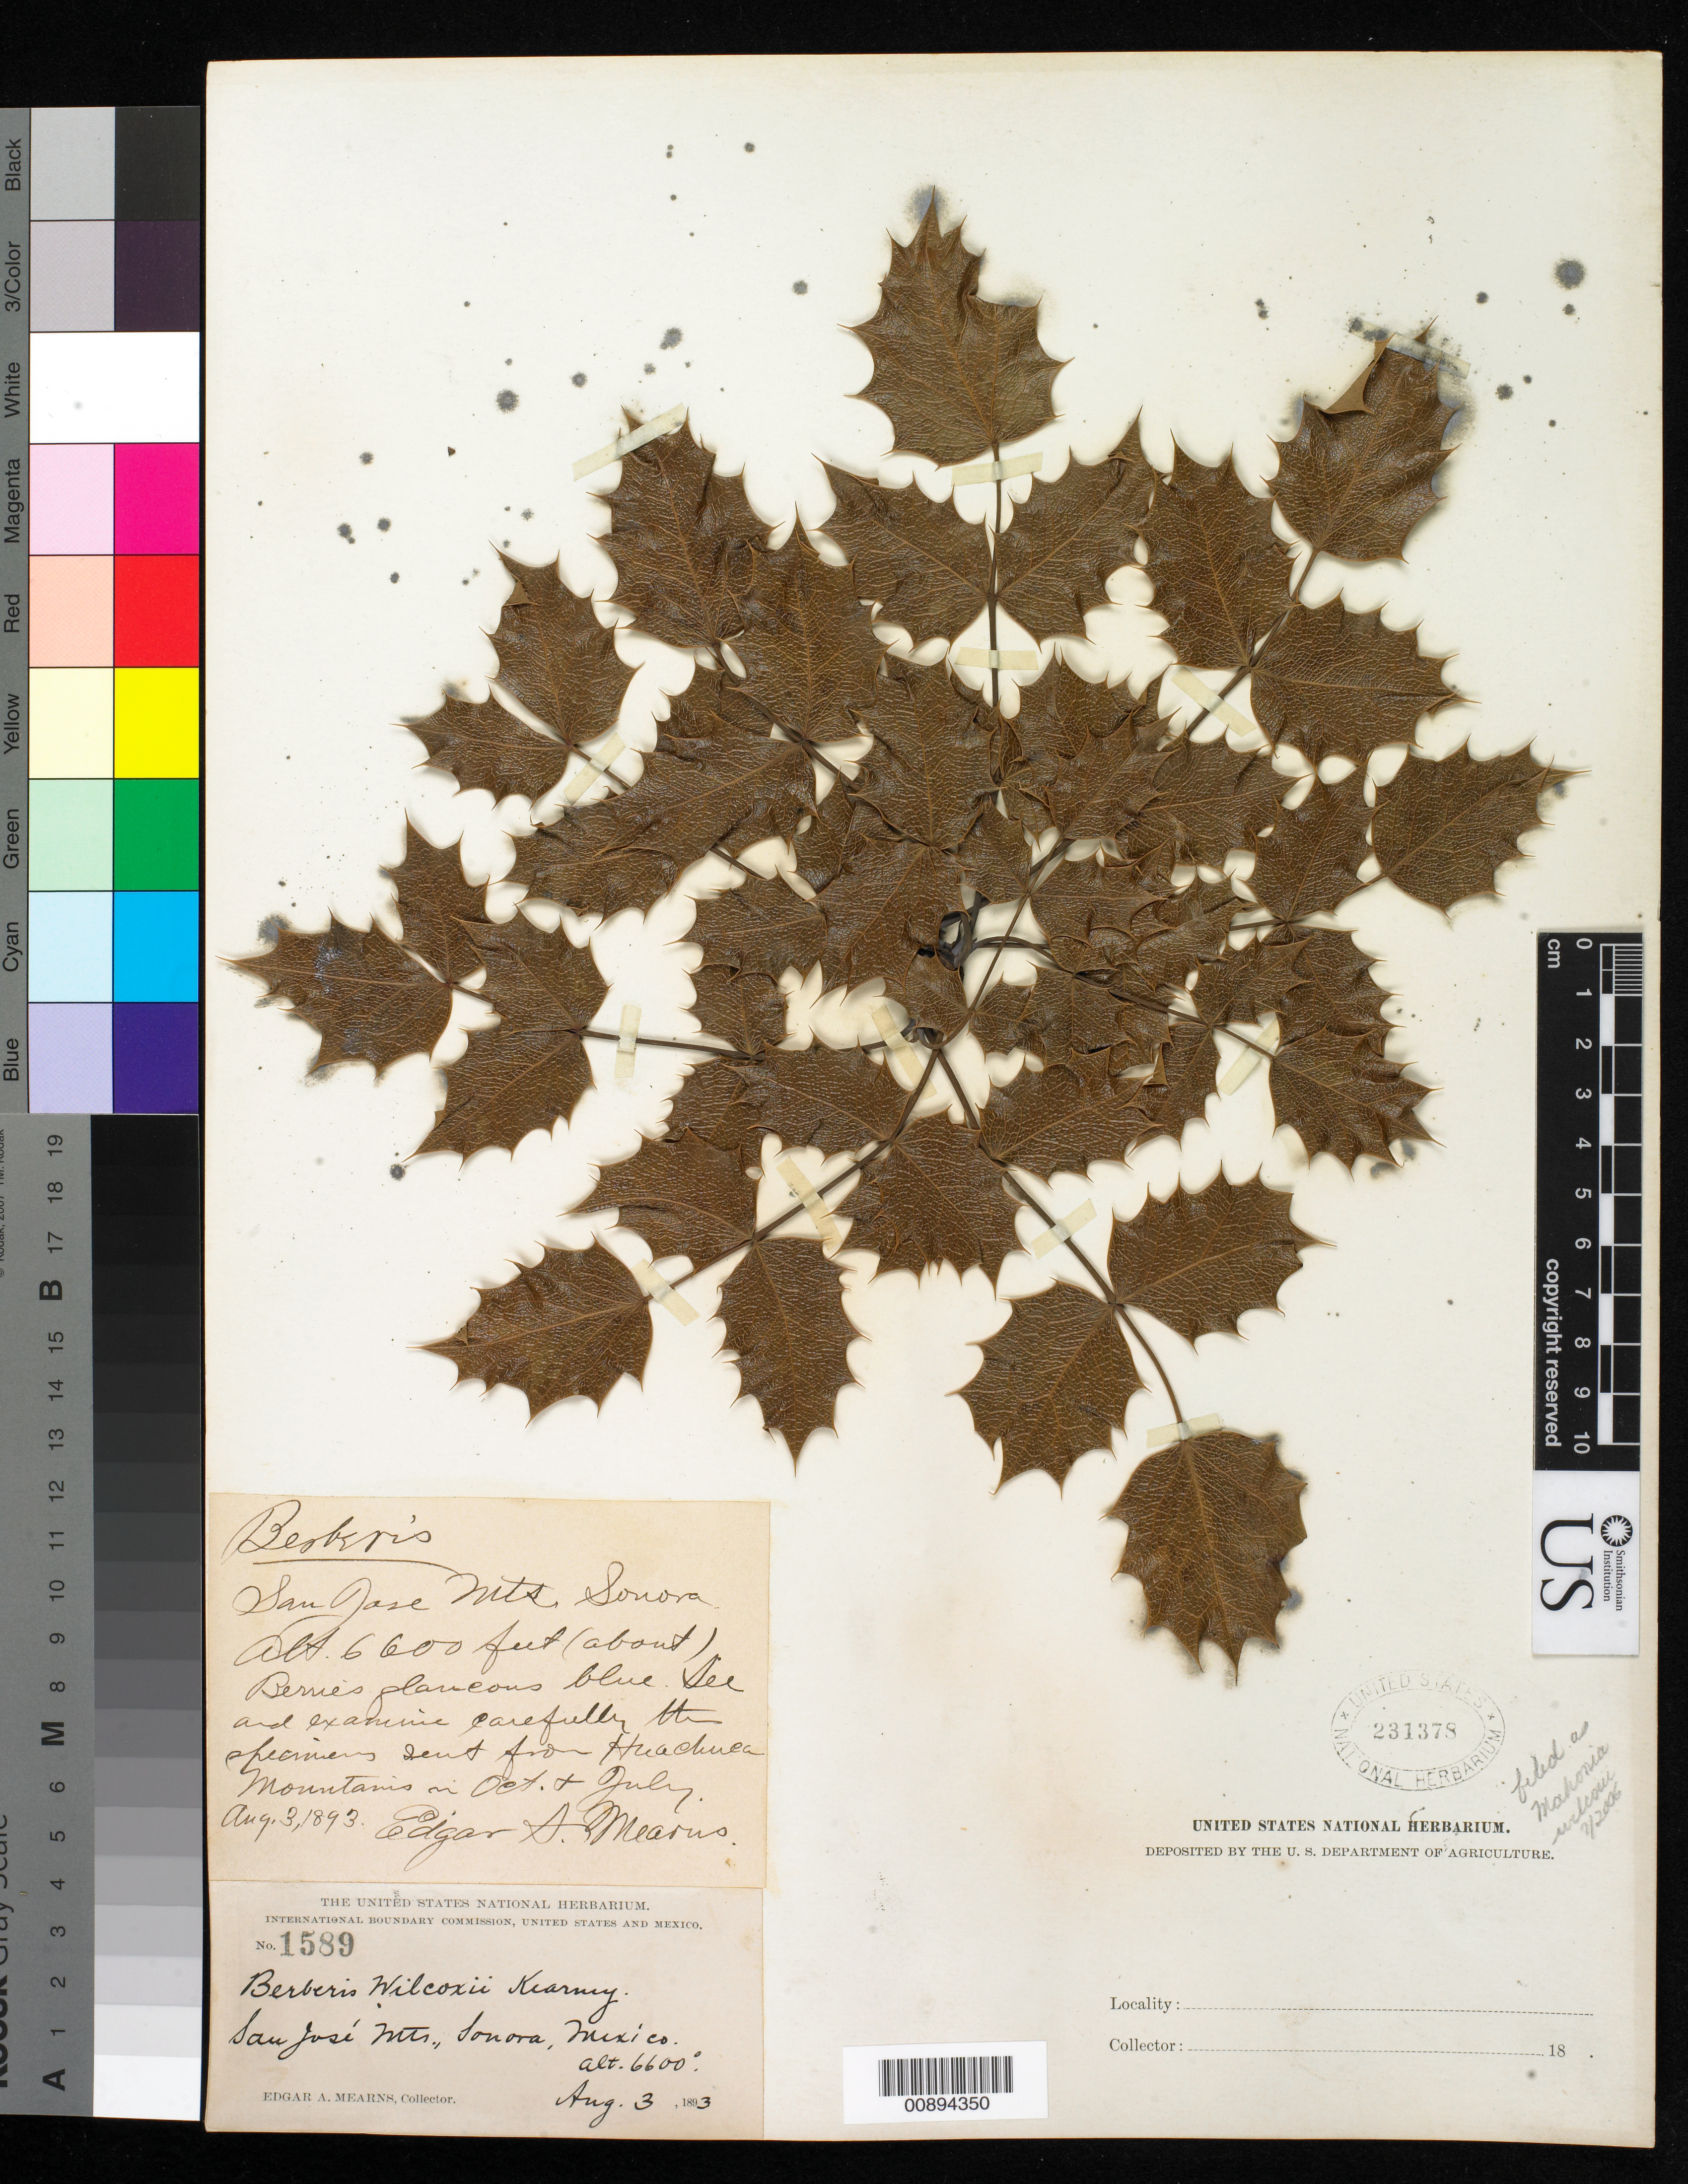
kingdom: Plantae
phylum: Tracheophyta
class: Magnoliopsida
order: Ranunculales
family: Berberidaceae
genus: Mahonia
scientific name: Mahonia wilcoxii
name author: (Kearney) Rehder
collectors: E. A. Mearns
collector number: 1589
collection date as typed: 03 Aug 1893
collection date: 1893-08-03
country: Mexico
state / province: Sonora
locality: San José Mts., Sonora.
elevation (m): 2012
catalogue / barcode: US 231378